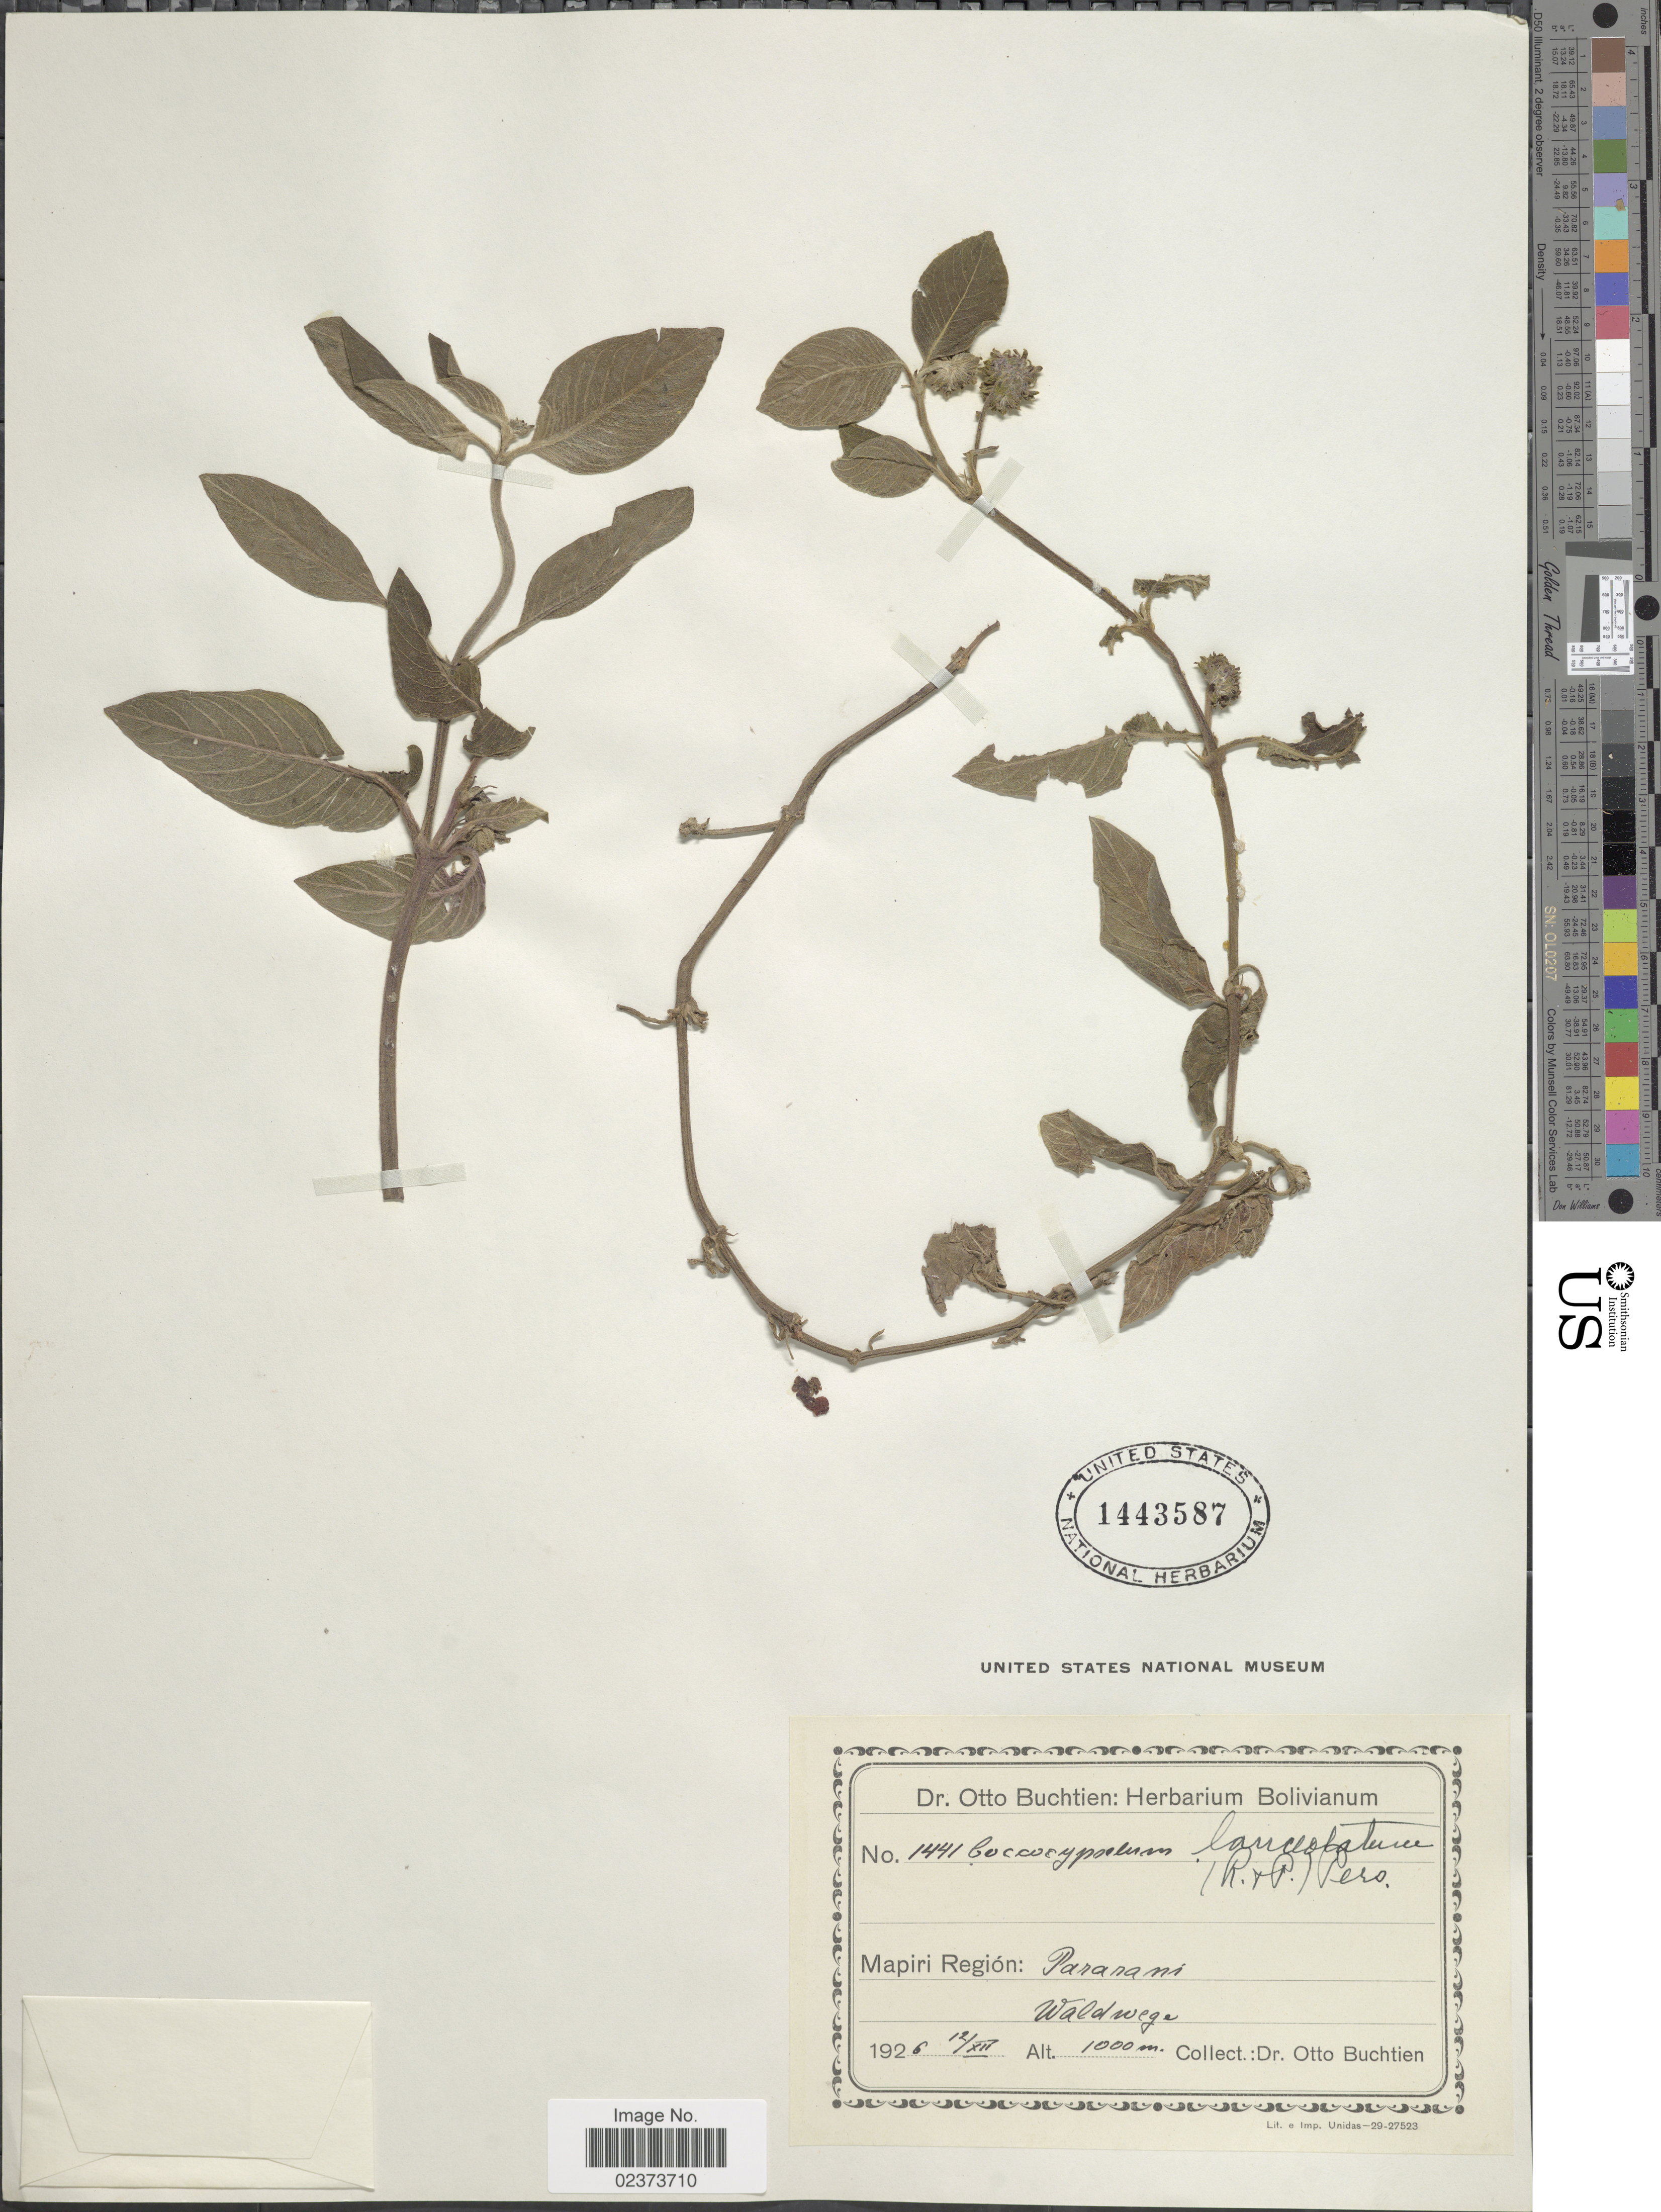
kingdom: Plantae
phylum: Tracheophyta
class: Magnoliopsida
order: Gentianales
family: Rubiaceae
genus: Coccocypselum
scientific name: Coccocypselum lanceolatum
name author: (Ruiz & Pav.) Pers.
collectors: O. Buchtien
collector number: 1441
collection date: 1926-12-12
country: Bolivia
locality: Mapiri Región: Pararani, Waldwege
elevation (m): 1000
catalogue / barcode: US 1443587